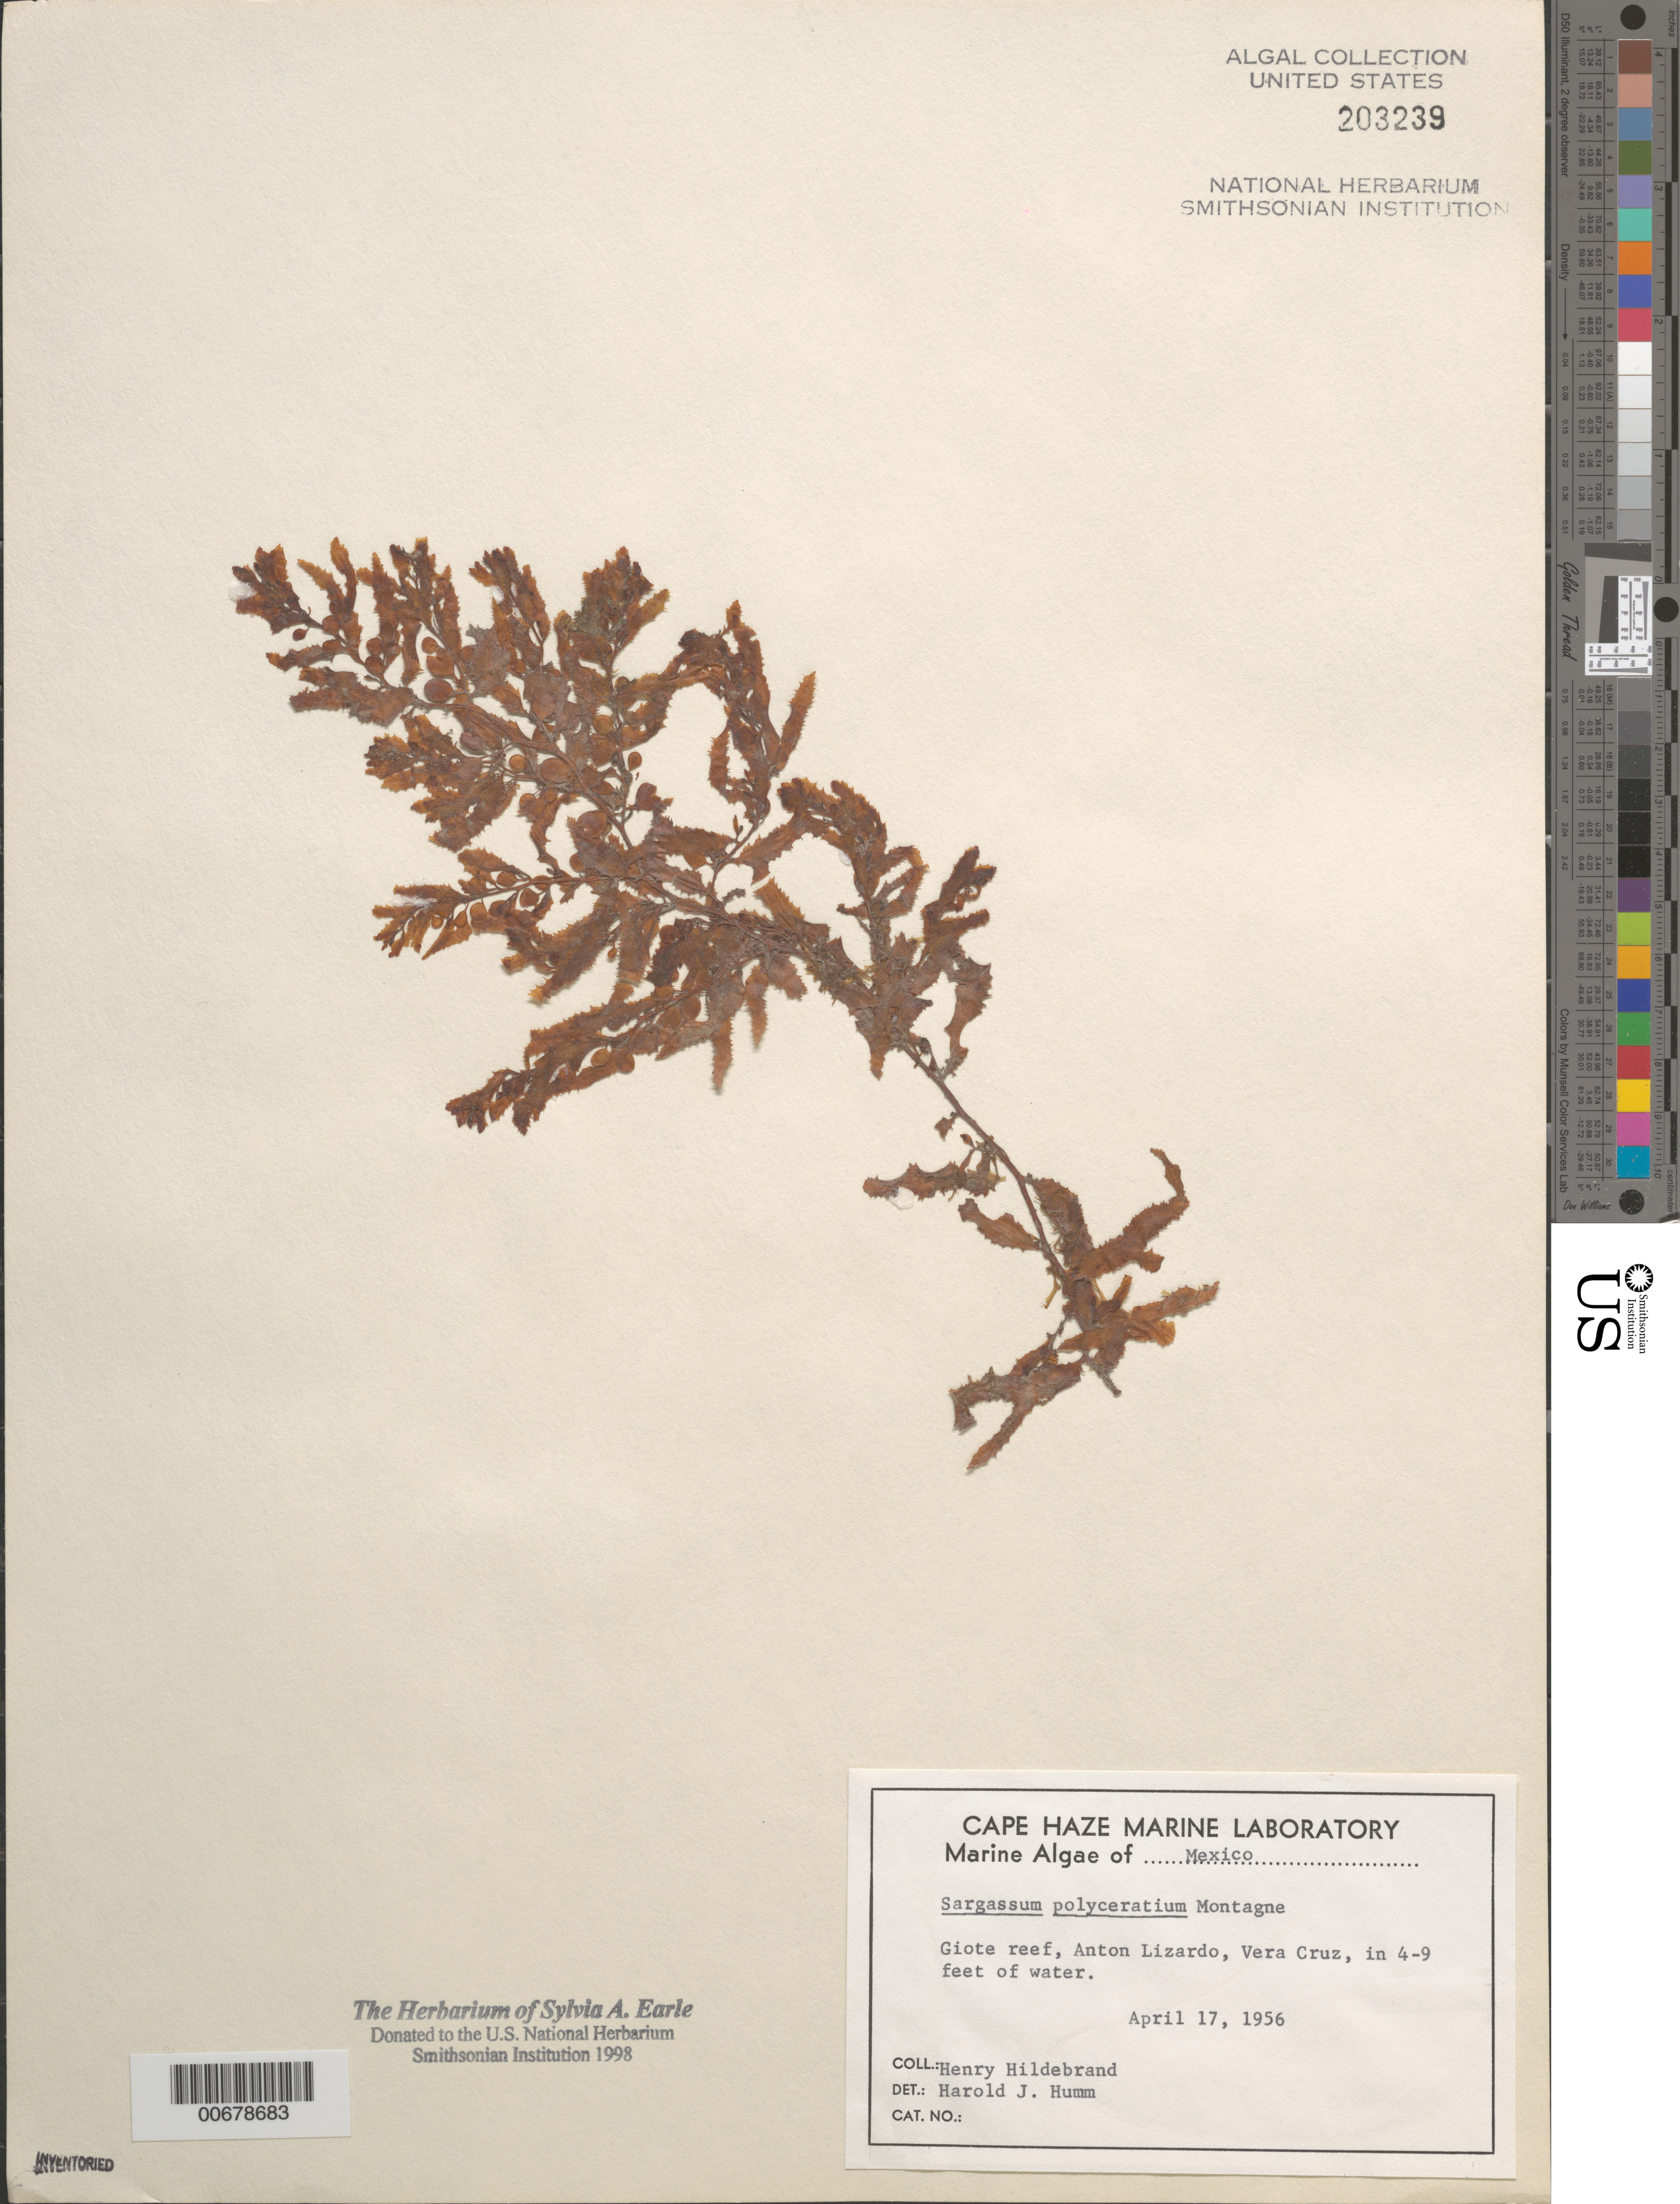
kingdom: Chromista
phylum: Ochrophyta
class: Phaeophyceae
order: Fucales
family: Sargassaceae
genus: Sargassum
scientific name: Sargassum polyceratium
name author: Mont.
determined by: Humm, Harold J.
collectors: H. Hildebrand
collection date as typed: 17 Apr 1956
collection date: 1956-04-17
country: Mexico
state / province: Veracruz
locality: Giote Reef, Anton Lizardo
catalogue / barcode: US 203239